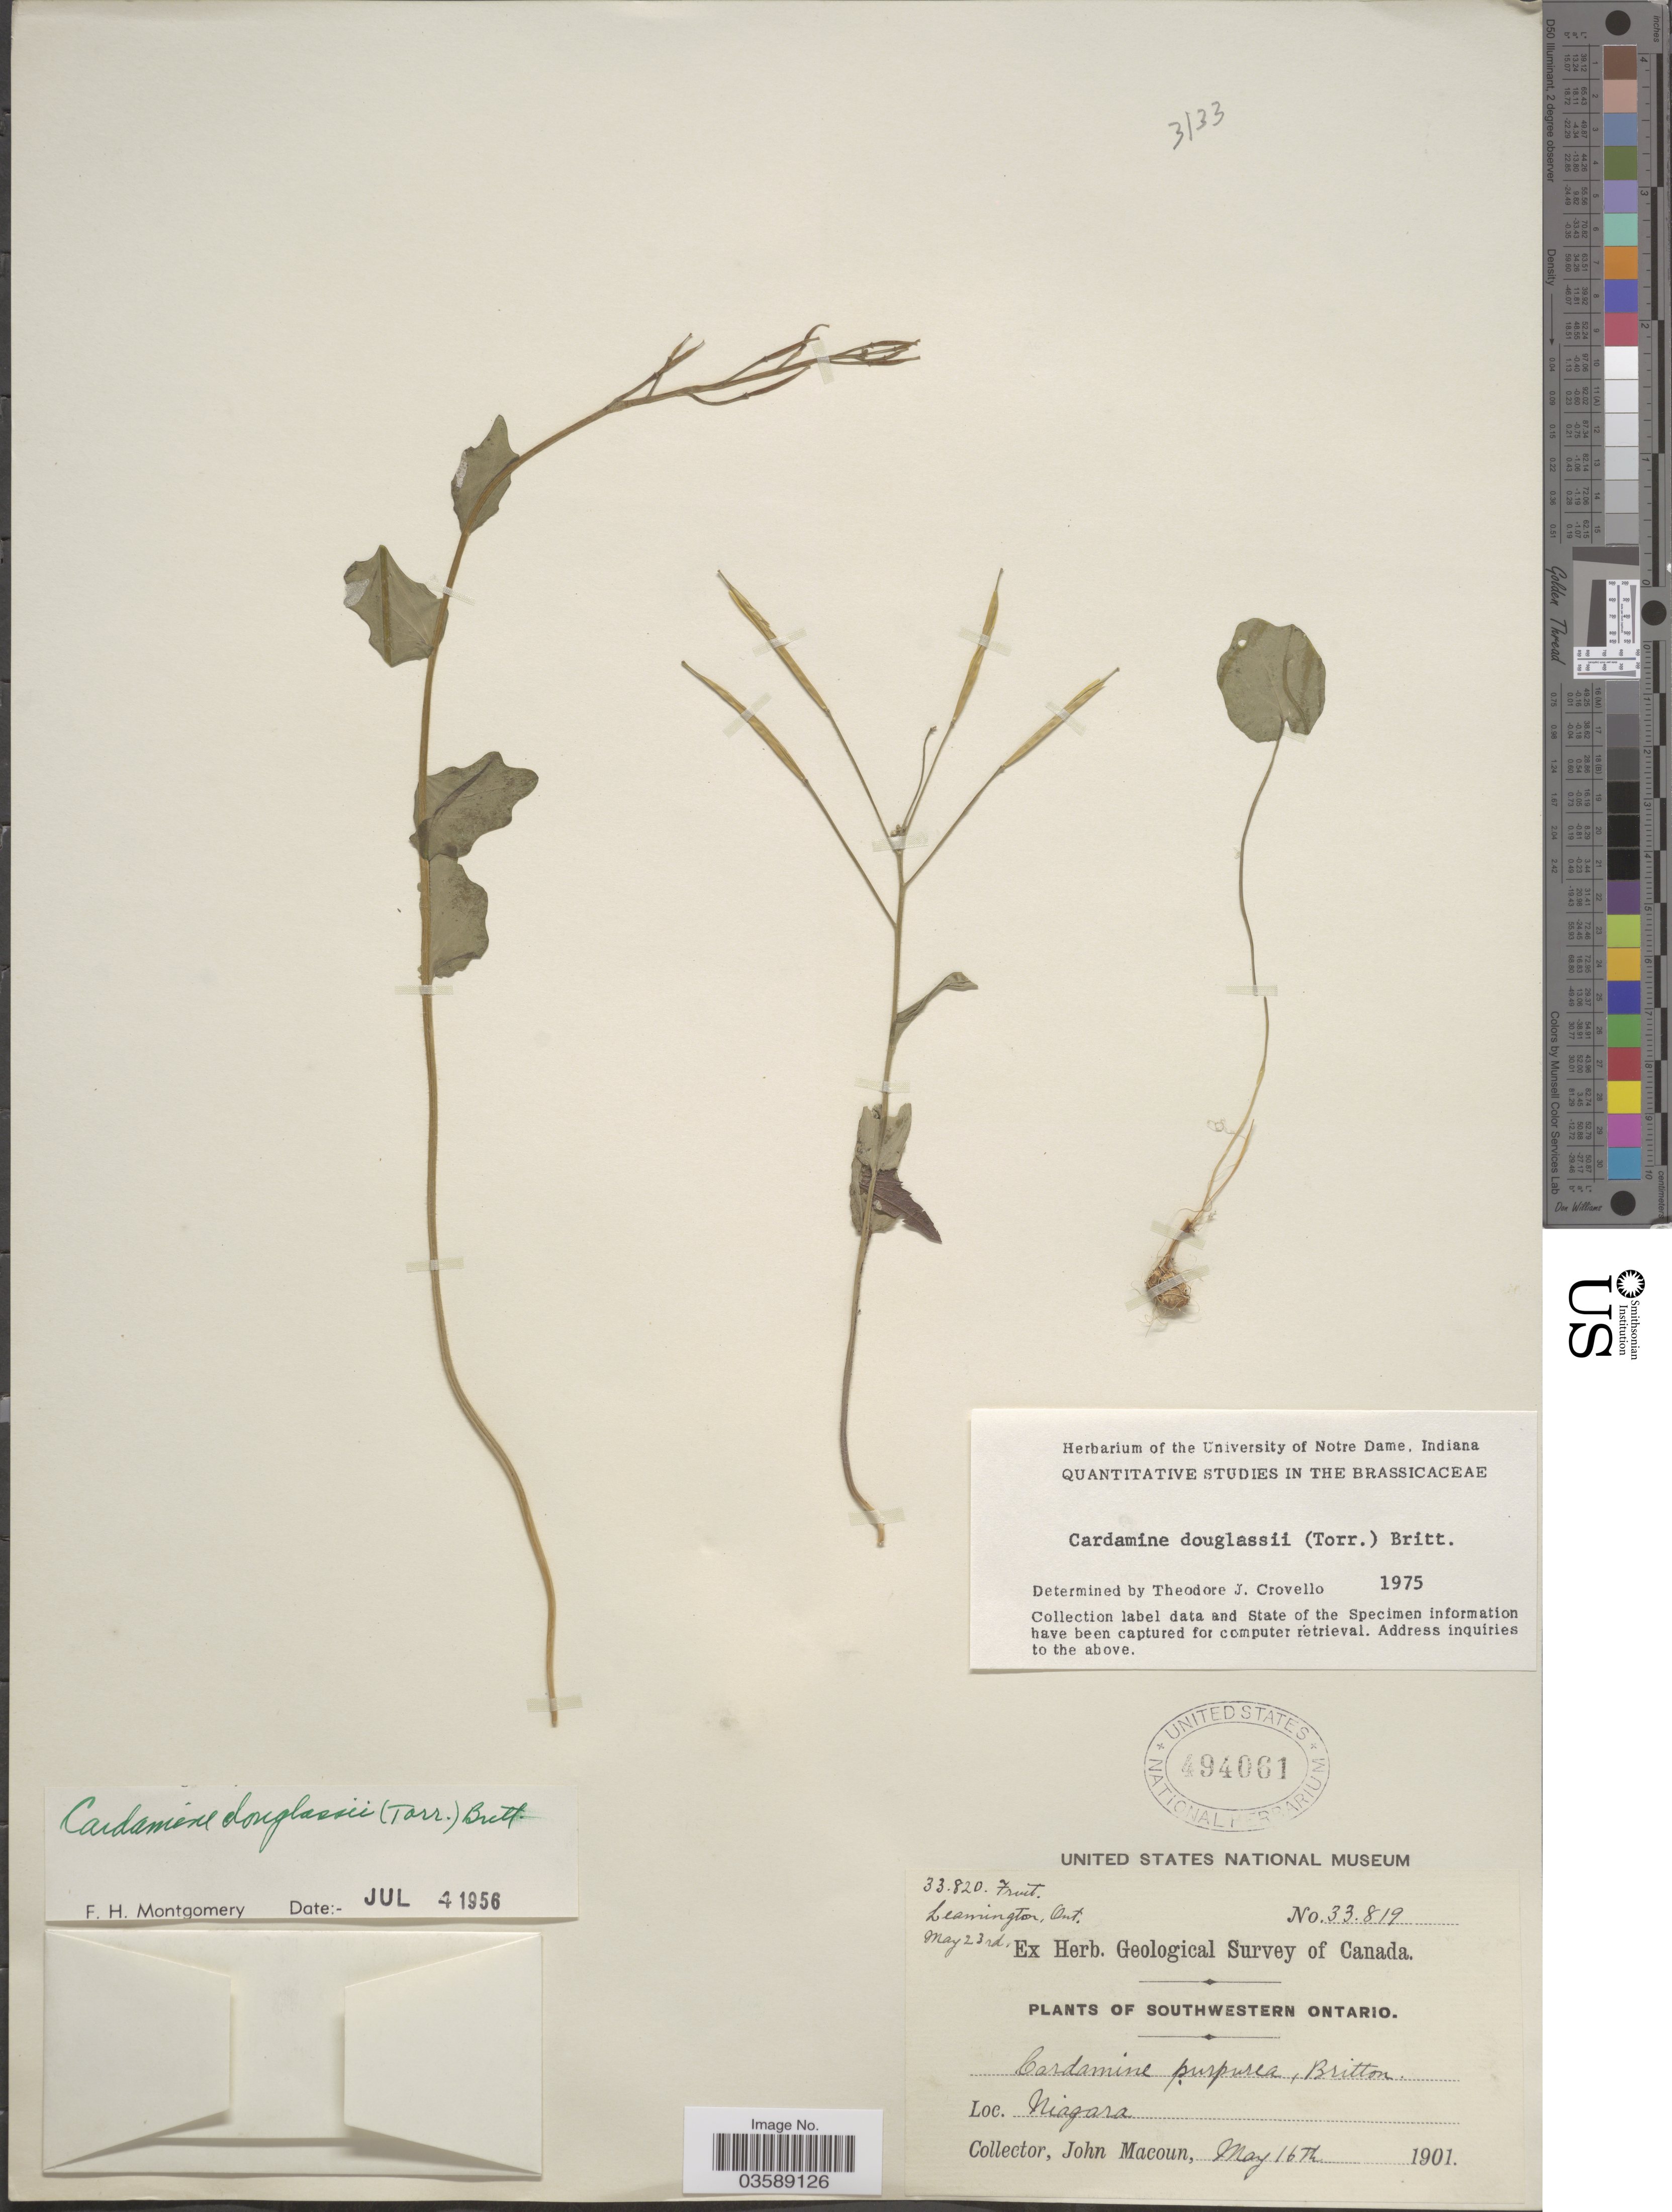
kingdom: Plantae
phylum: Tracheophyta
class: Magnoliopsida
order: Brassicales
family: Brassicaceae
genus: Cardamine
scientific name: Cardamine douglassii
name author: Britton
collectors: J. Macoun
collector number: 33819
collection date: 1901-05-16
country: Canada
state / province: Ontario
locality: Southwestern Ontario. Niagara.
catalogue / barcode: US 494061